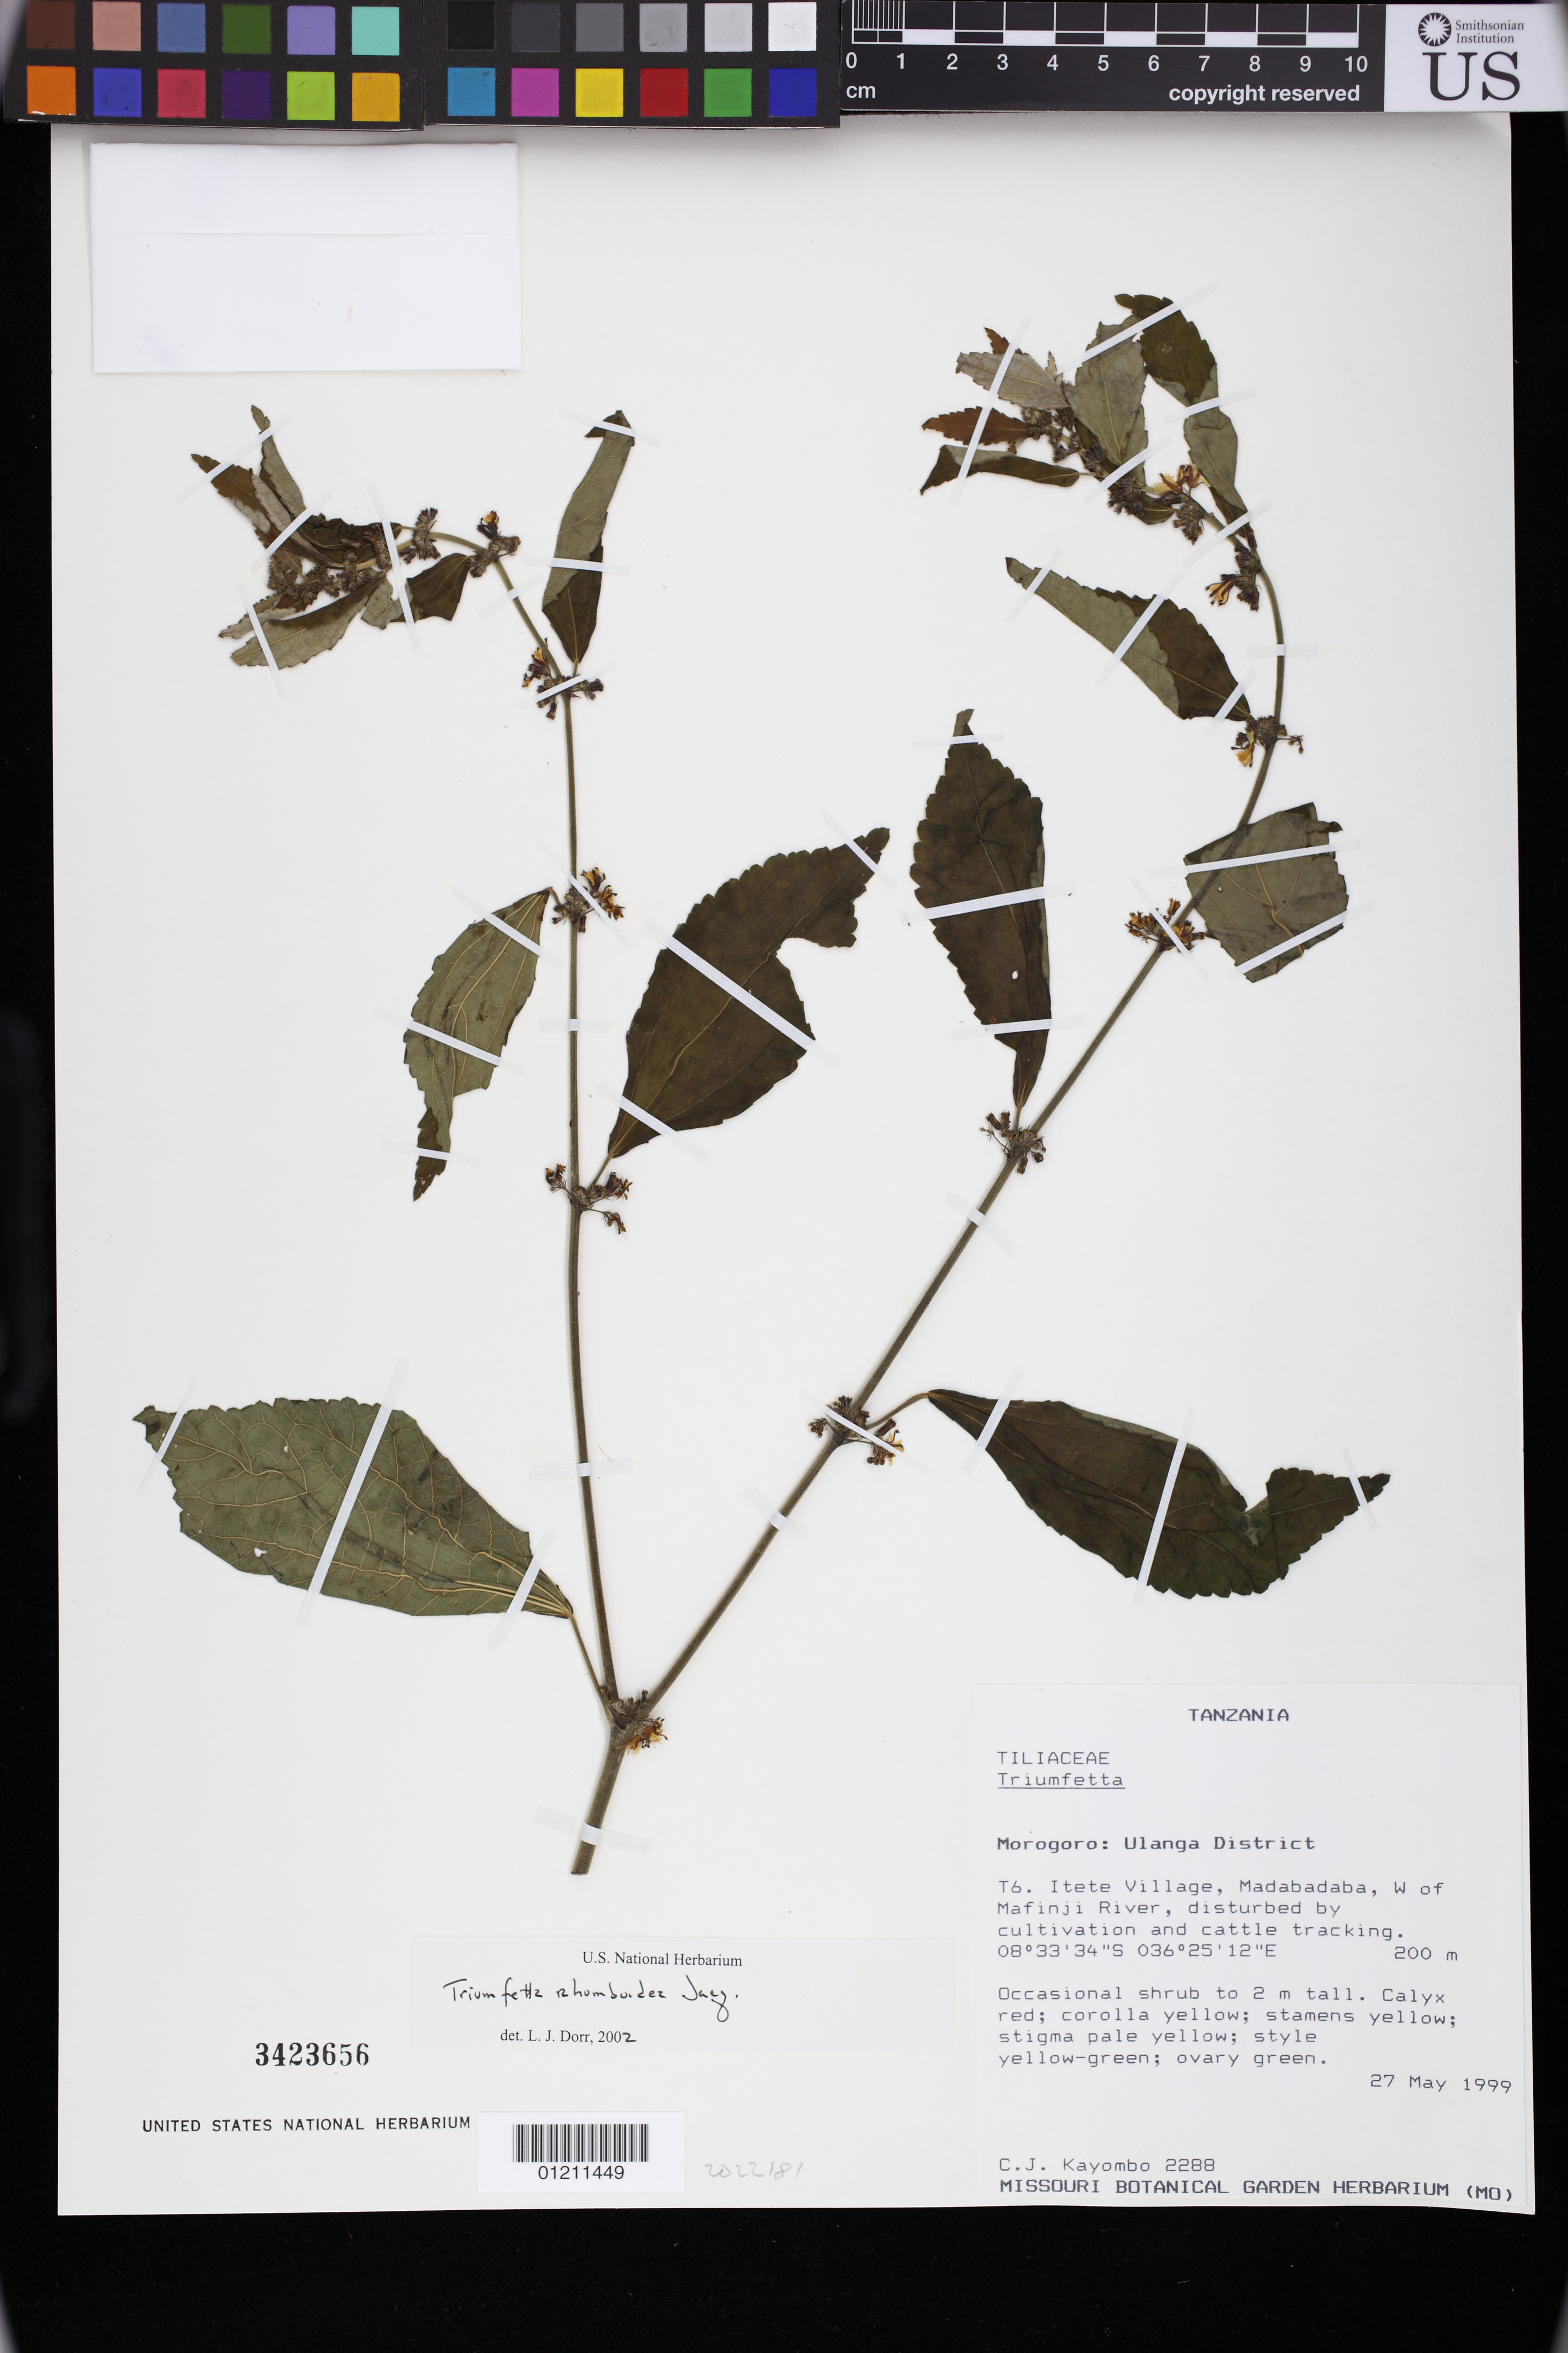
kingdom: Plantae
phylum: Tracheophyta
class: Magnoliopsida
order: Malvales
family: Malvaceae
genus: Triumfetta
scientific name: Triumfetta rhomboidea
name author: Jacq.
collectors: C. J. Kayombo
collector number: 2288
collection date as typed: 27 May 1999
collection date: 1999-05-27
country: Tanzania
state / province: Morogoro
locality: Morogoro: Ulanga District. T6. Itete Village, Madabadaba, W of Majinji River, disturbed by cultivation and cattle tracking.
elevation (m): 200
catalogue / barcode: US 3423656